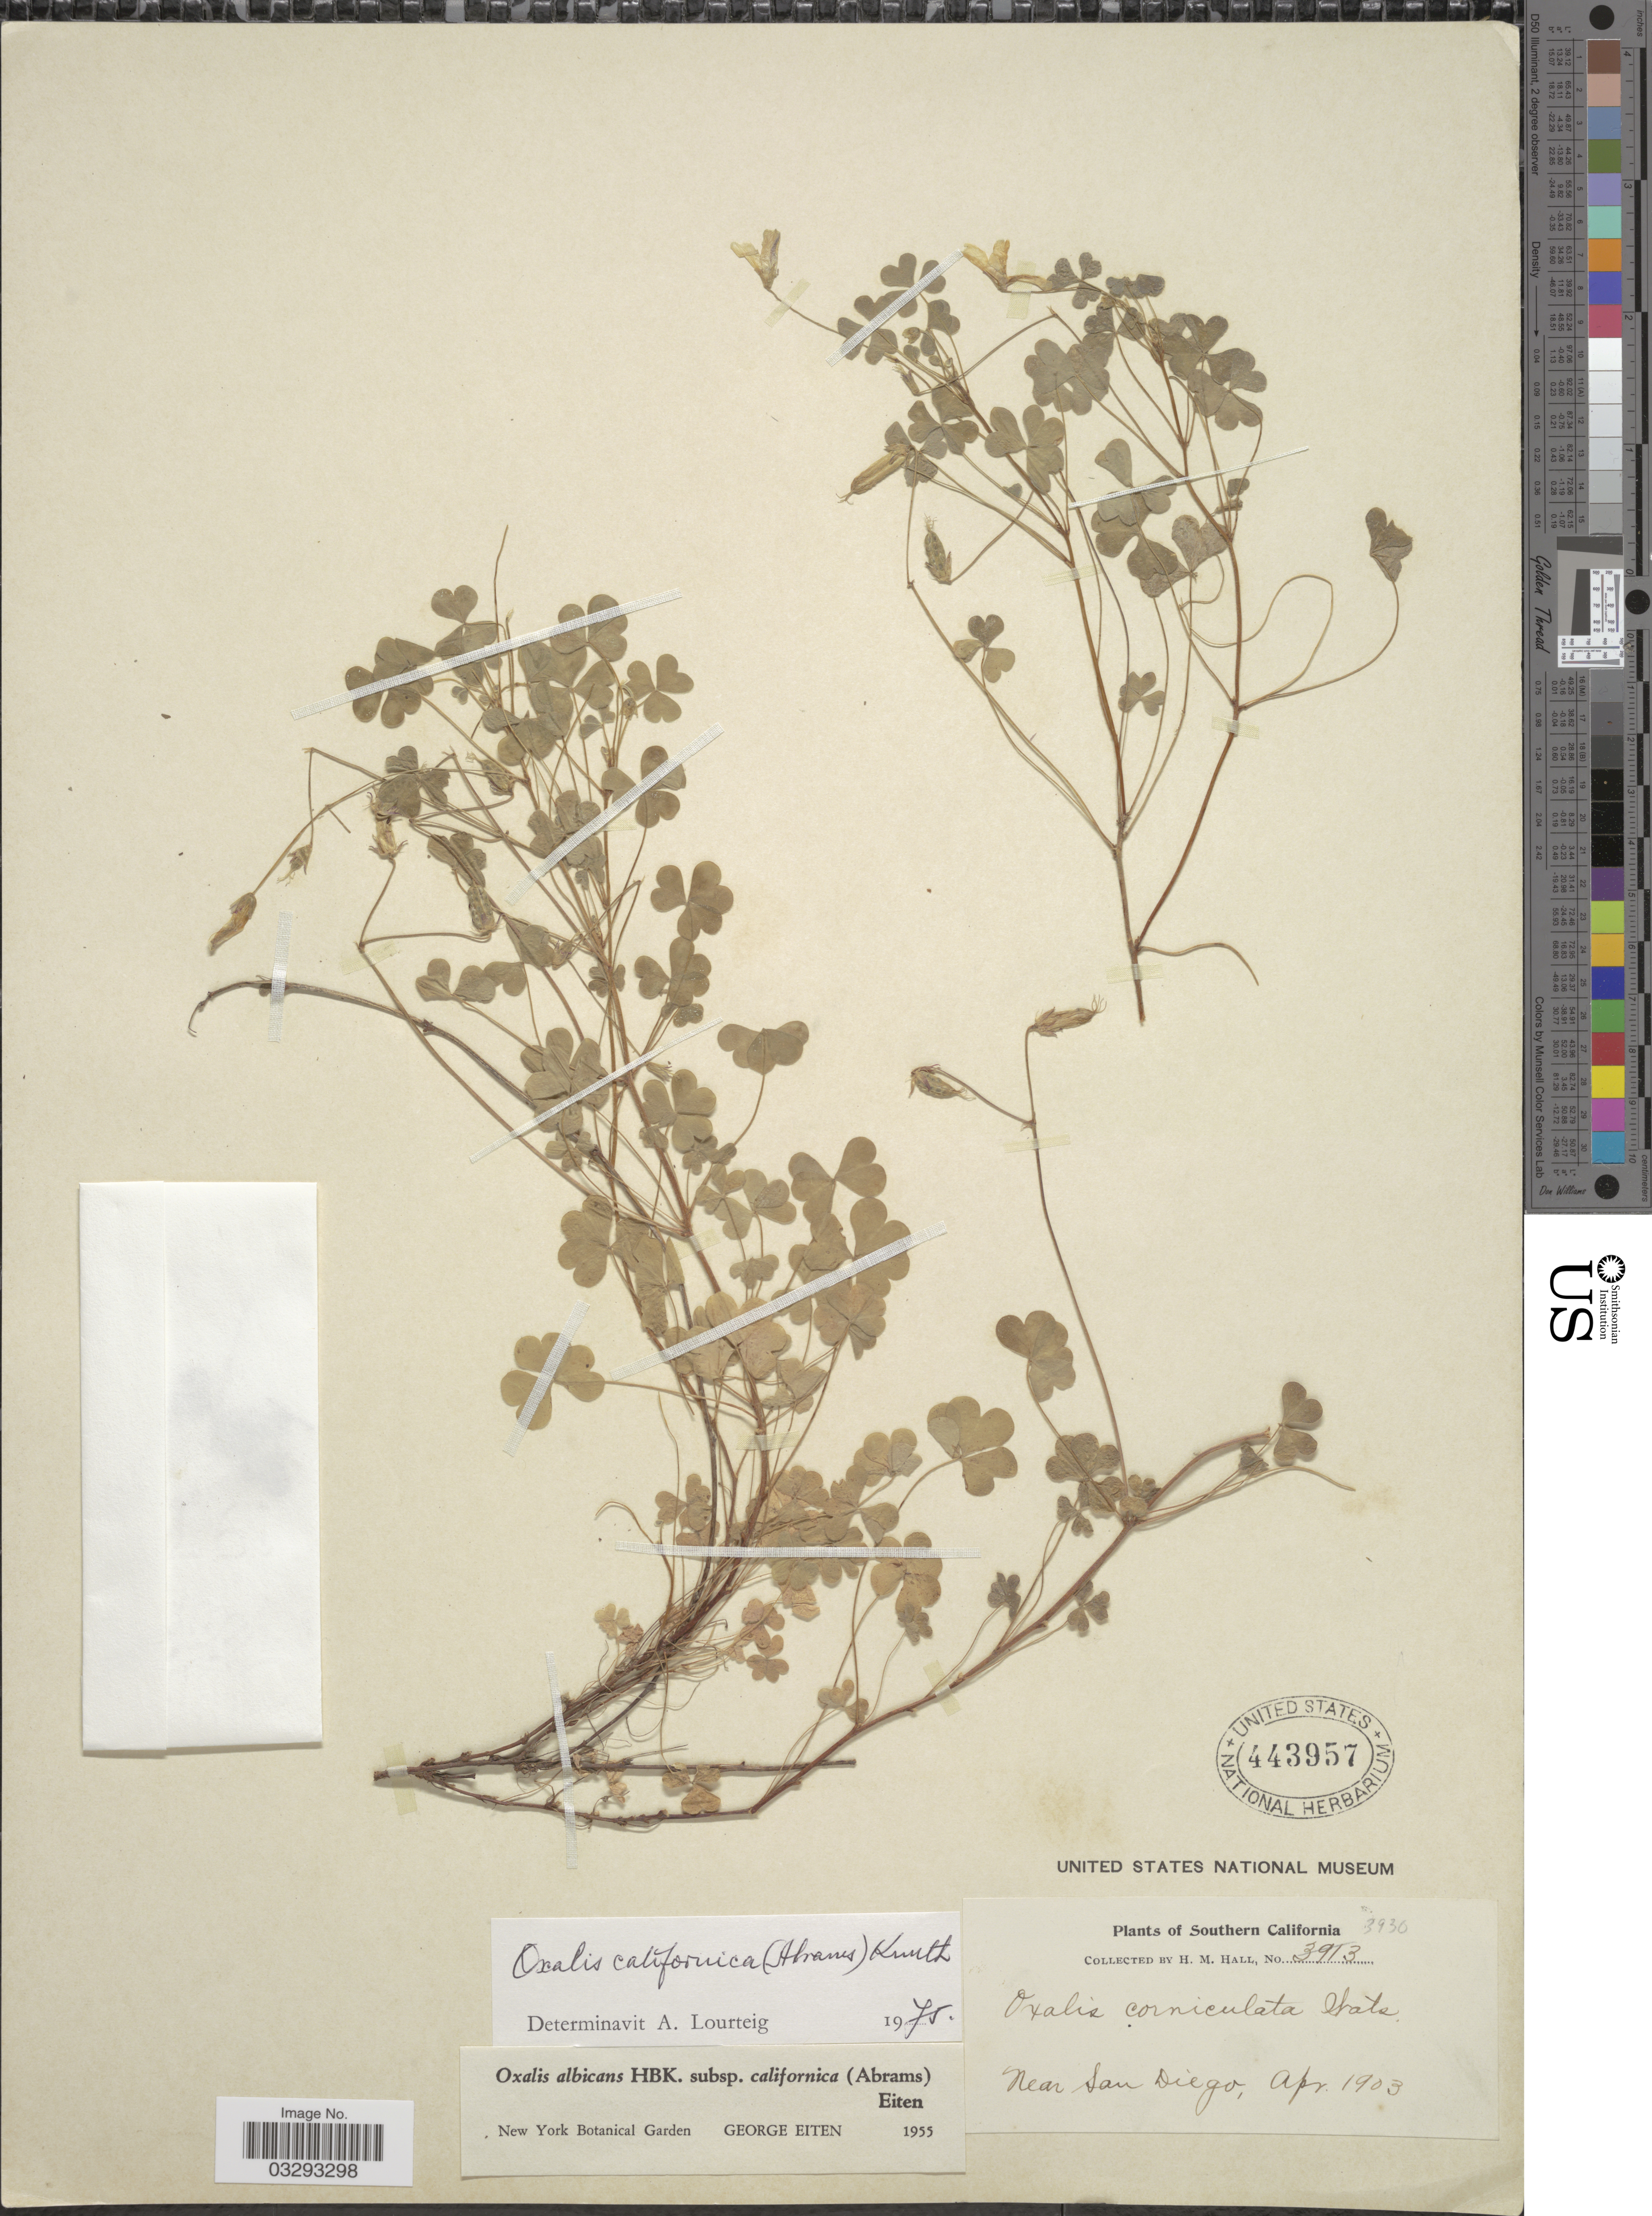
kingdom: Plantae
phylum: Tracheophyta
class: Magnoliopsida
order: Oxalidales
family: Oxalidaceae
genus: Oxalis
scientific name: Oxalis californica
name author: (Abrams) R. Knuth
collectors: H. M. Hall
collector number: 3930*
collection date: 1903-04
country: United States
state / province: California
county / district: San Diego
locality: Southern California. Near San Diego.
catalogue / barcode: US 443957